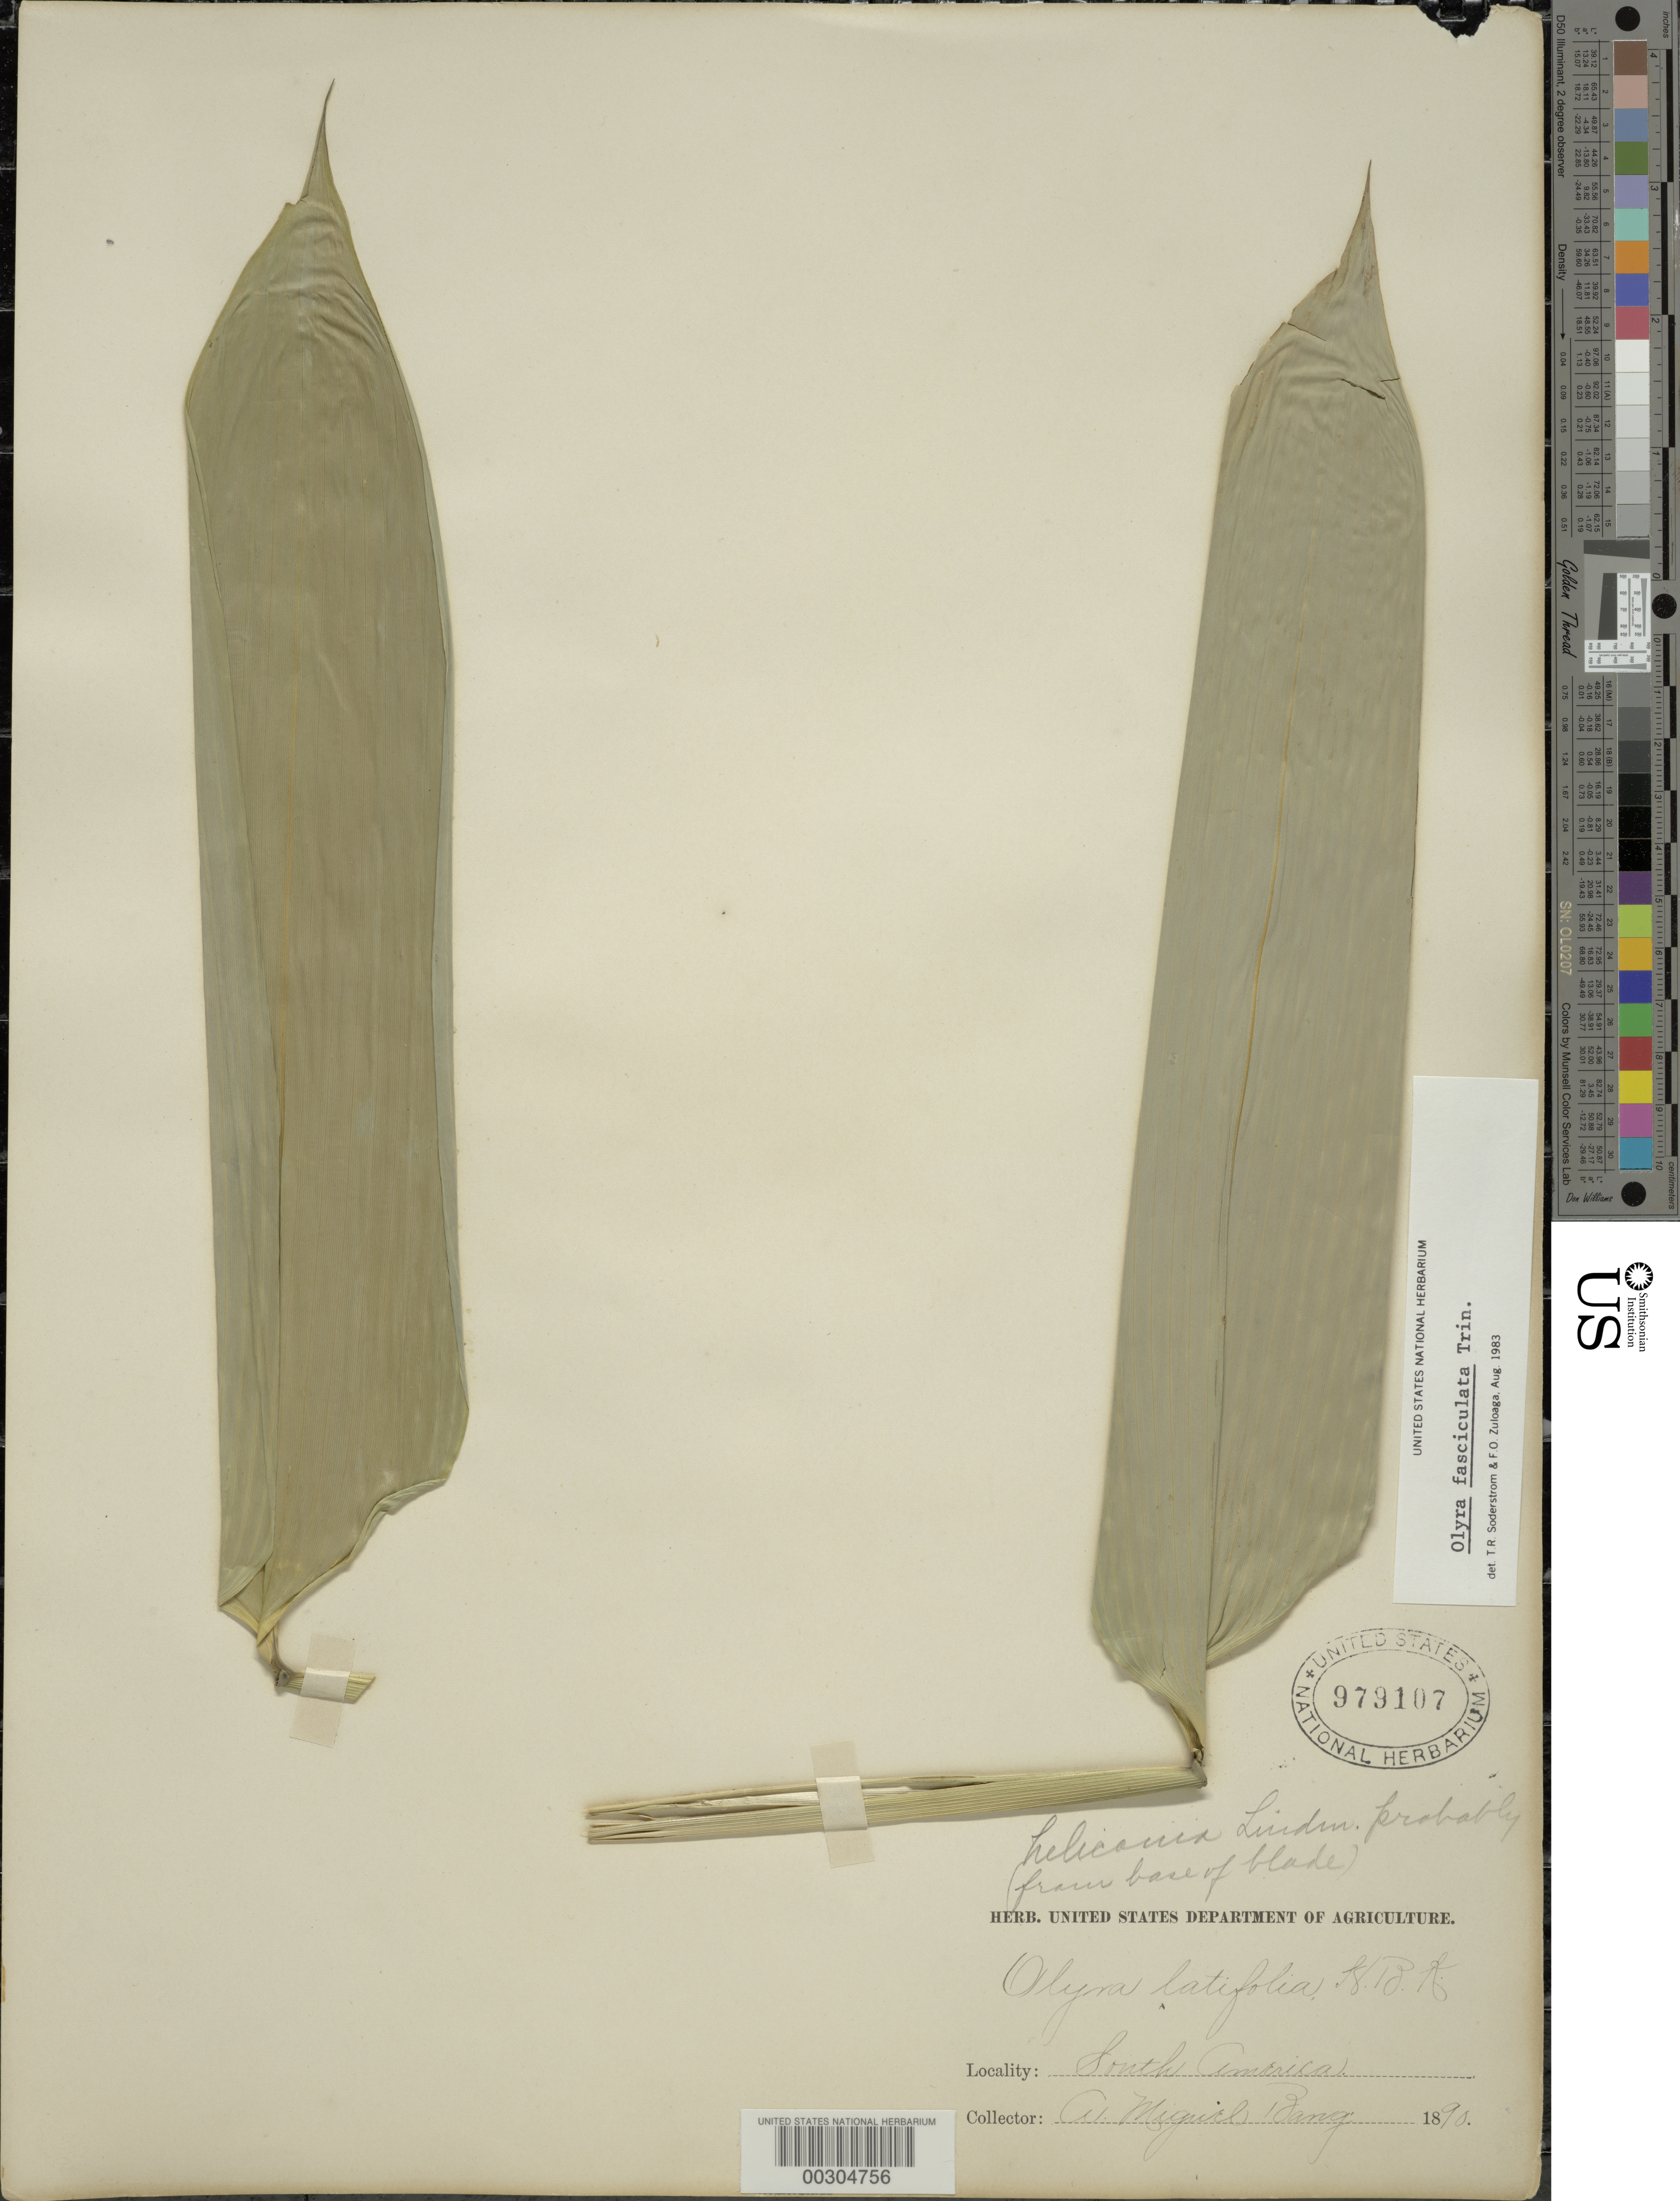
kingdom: Plantae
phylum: Tracheophyta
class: Liliopsida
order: Poales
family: Poaceae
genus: Olyra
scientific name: Olyra fasciculata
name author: Trin.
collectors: M. Bang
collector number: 508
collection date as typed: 1890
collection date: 1890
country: Bolivia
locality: Yungas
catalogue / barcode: US 979107